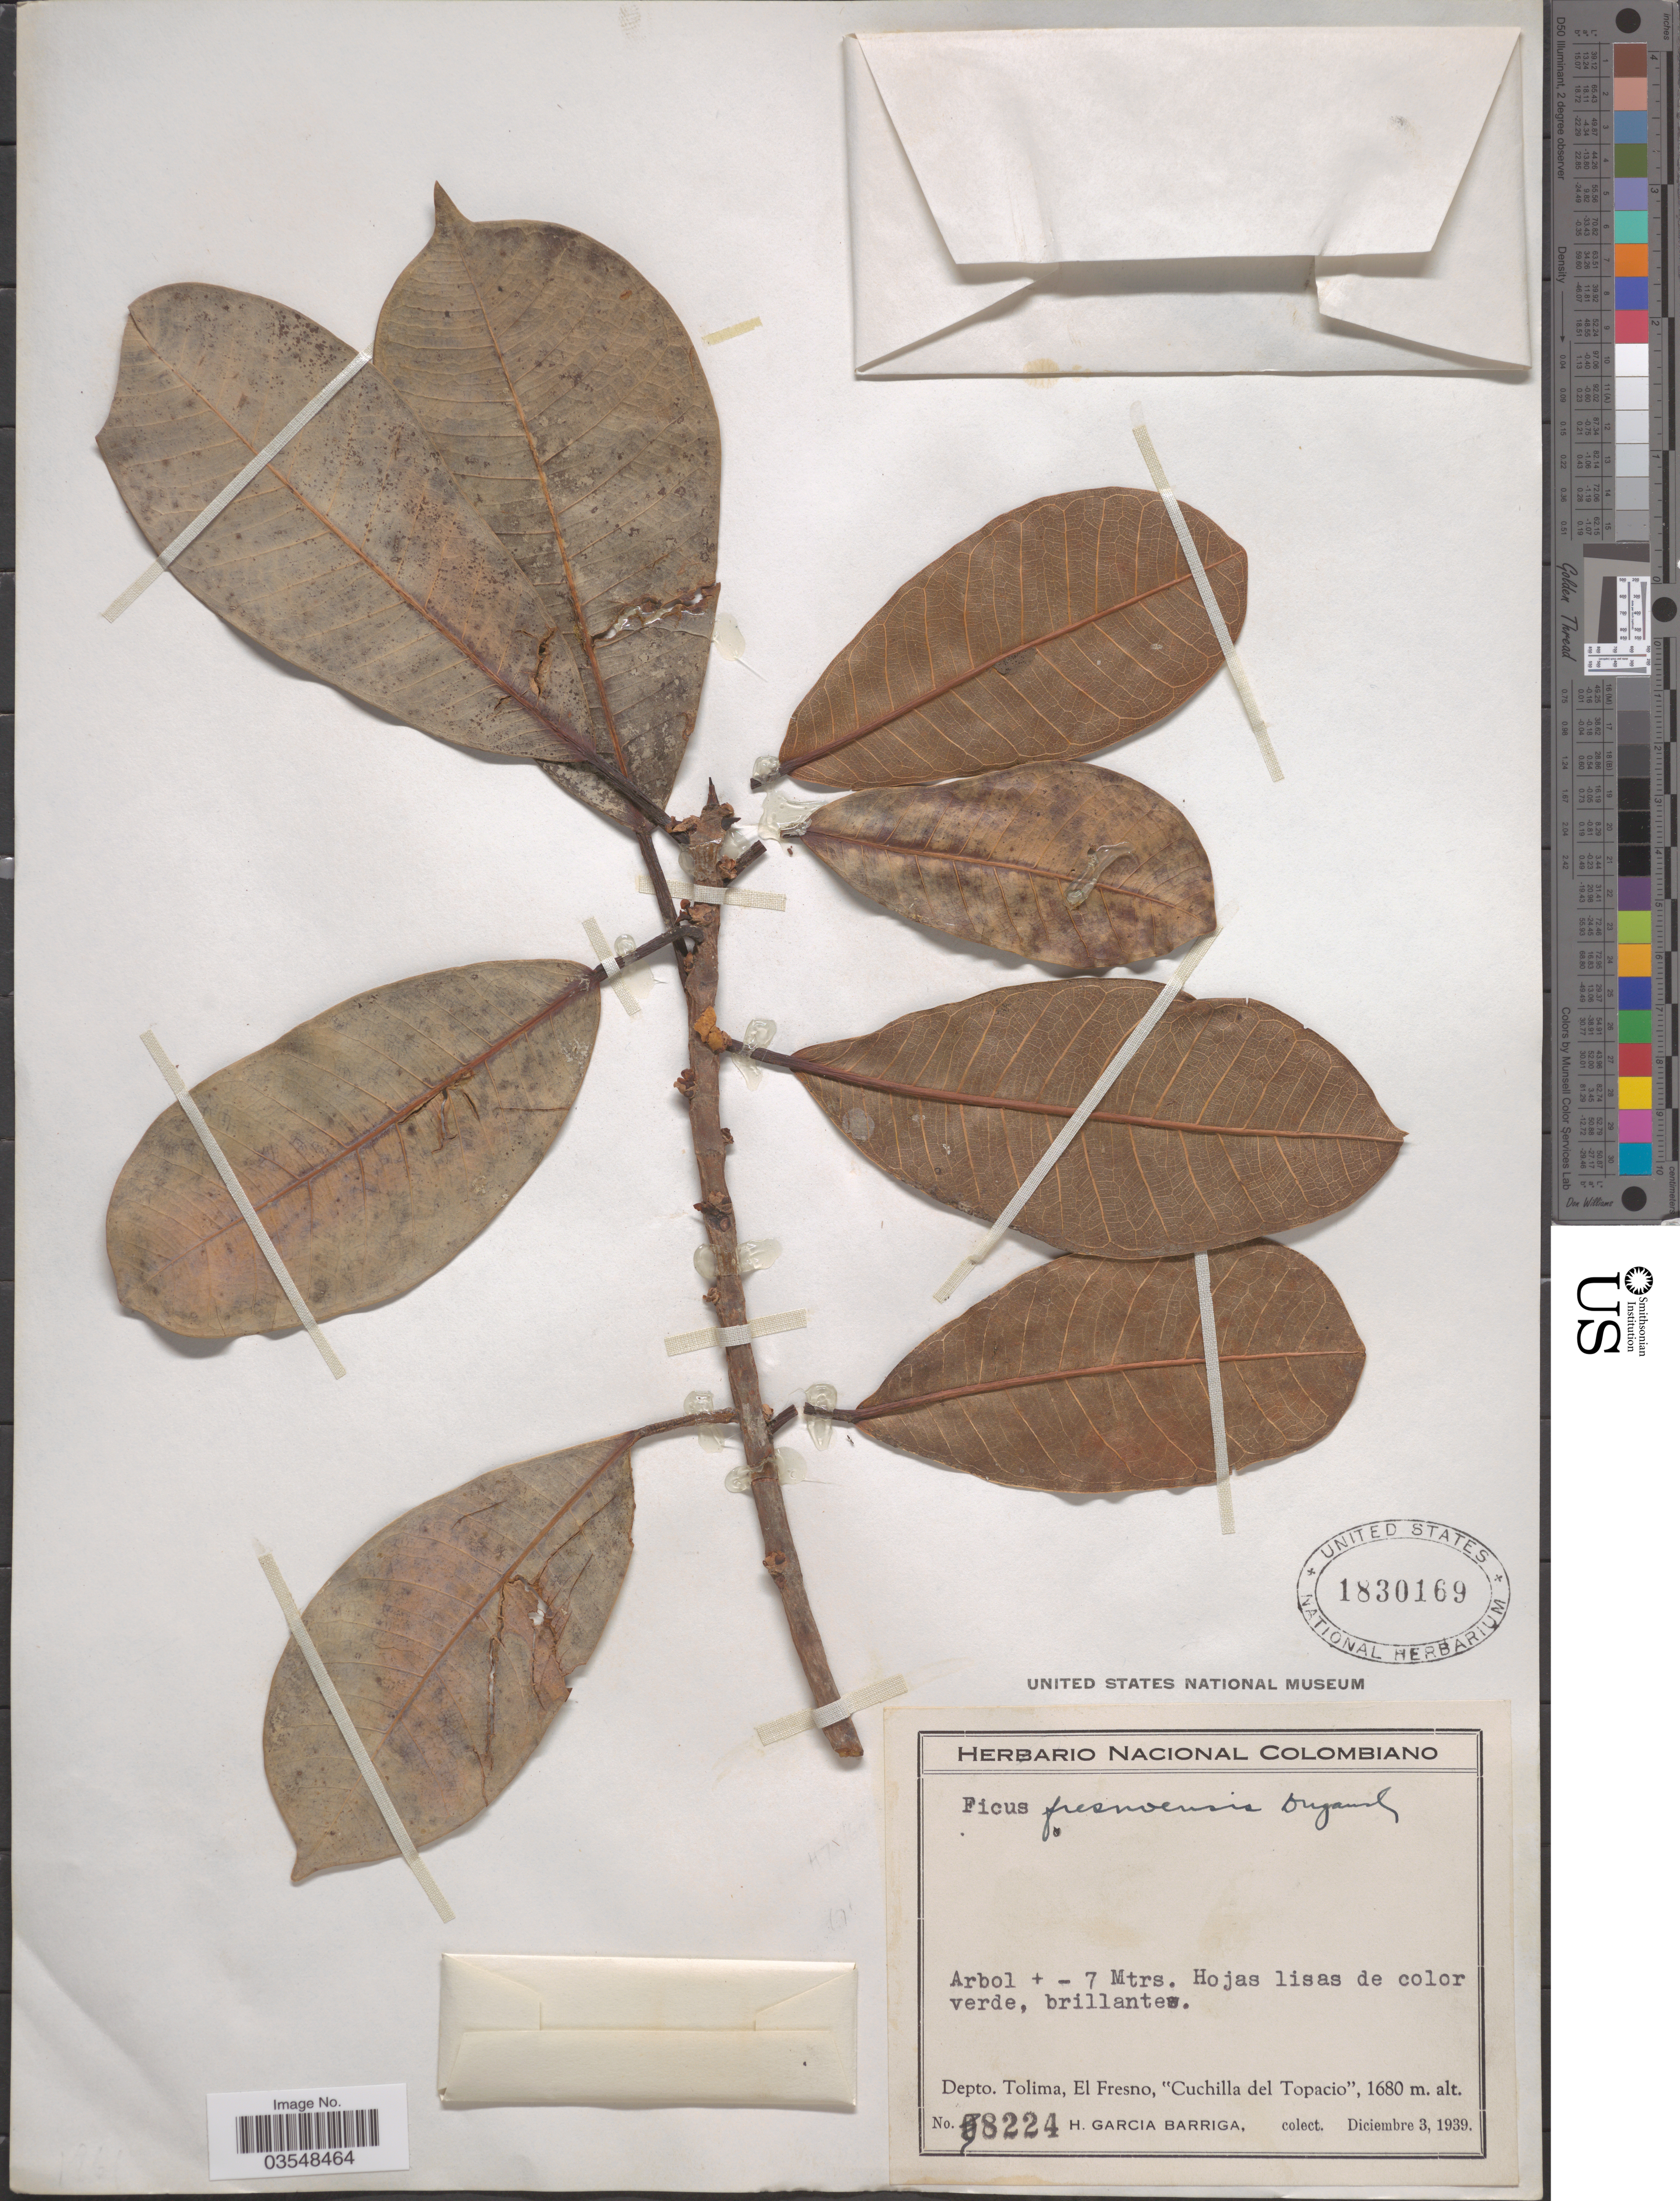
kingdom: Plantae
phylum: Tracheophyta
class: Magnoliopsida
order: Rosales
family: Moraceae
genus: Ficus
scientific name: Ficus fresnoensis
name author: Dugand G.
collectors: H. García Barriga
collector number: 8224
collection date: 1939-12-03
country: Colombia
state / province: Tolima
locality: Depto. Tolima, El Fresno, "Cuchilla del Topacio".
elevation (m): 1680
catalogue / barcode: US 1830169